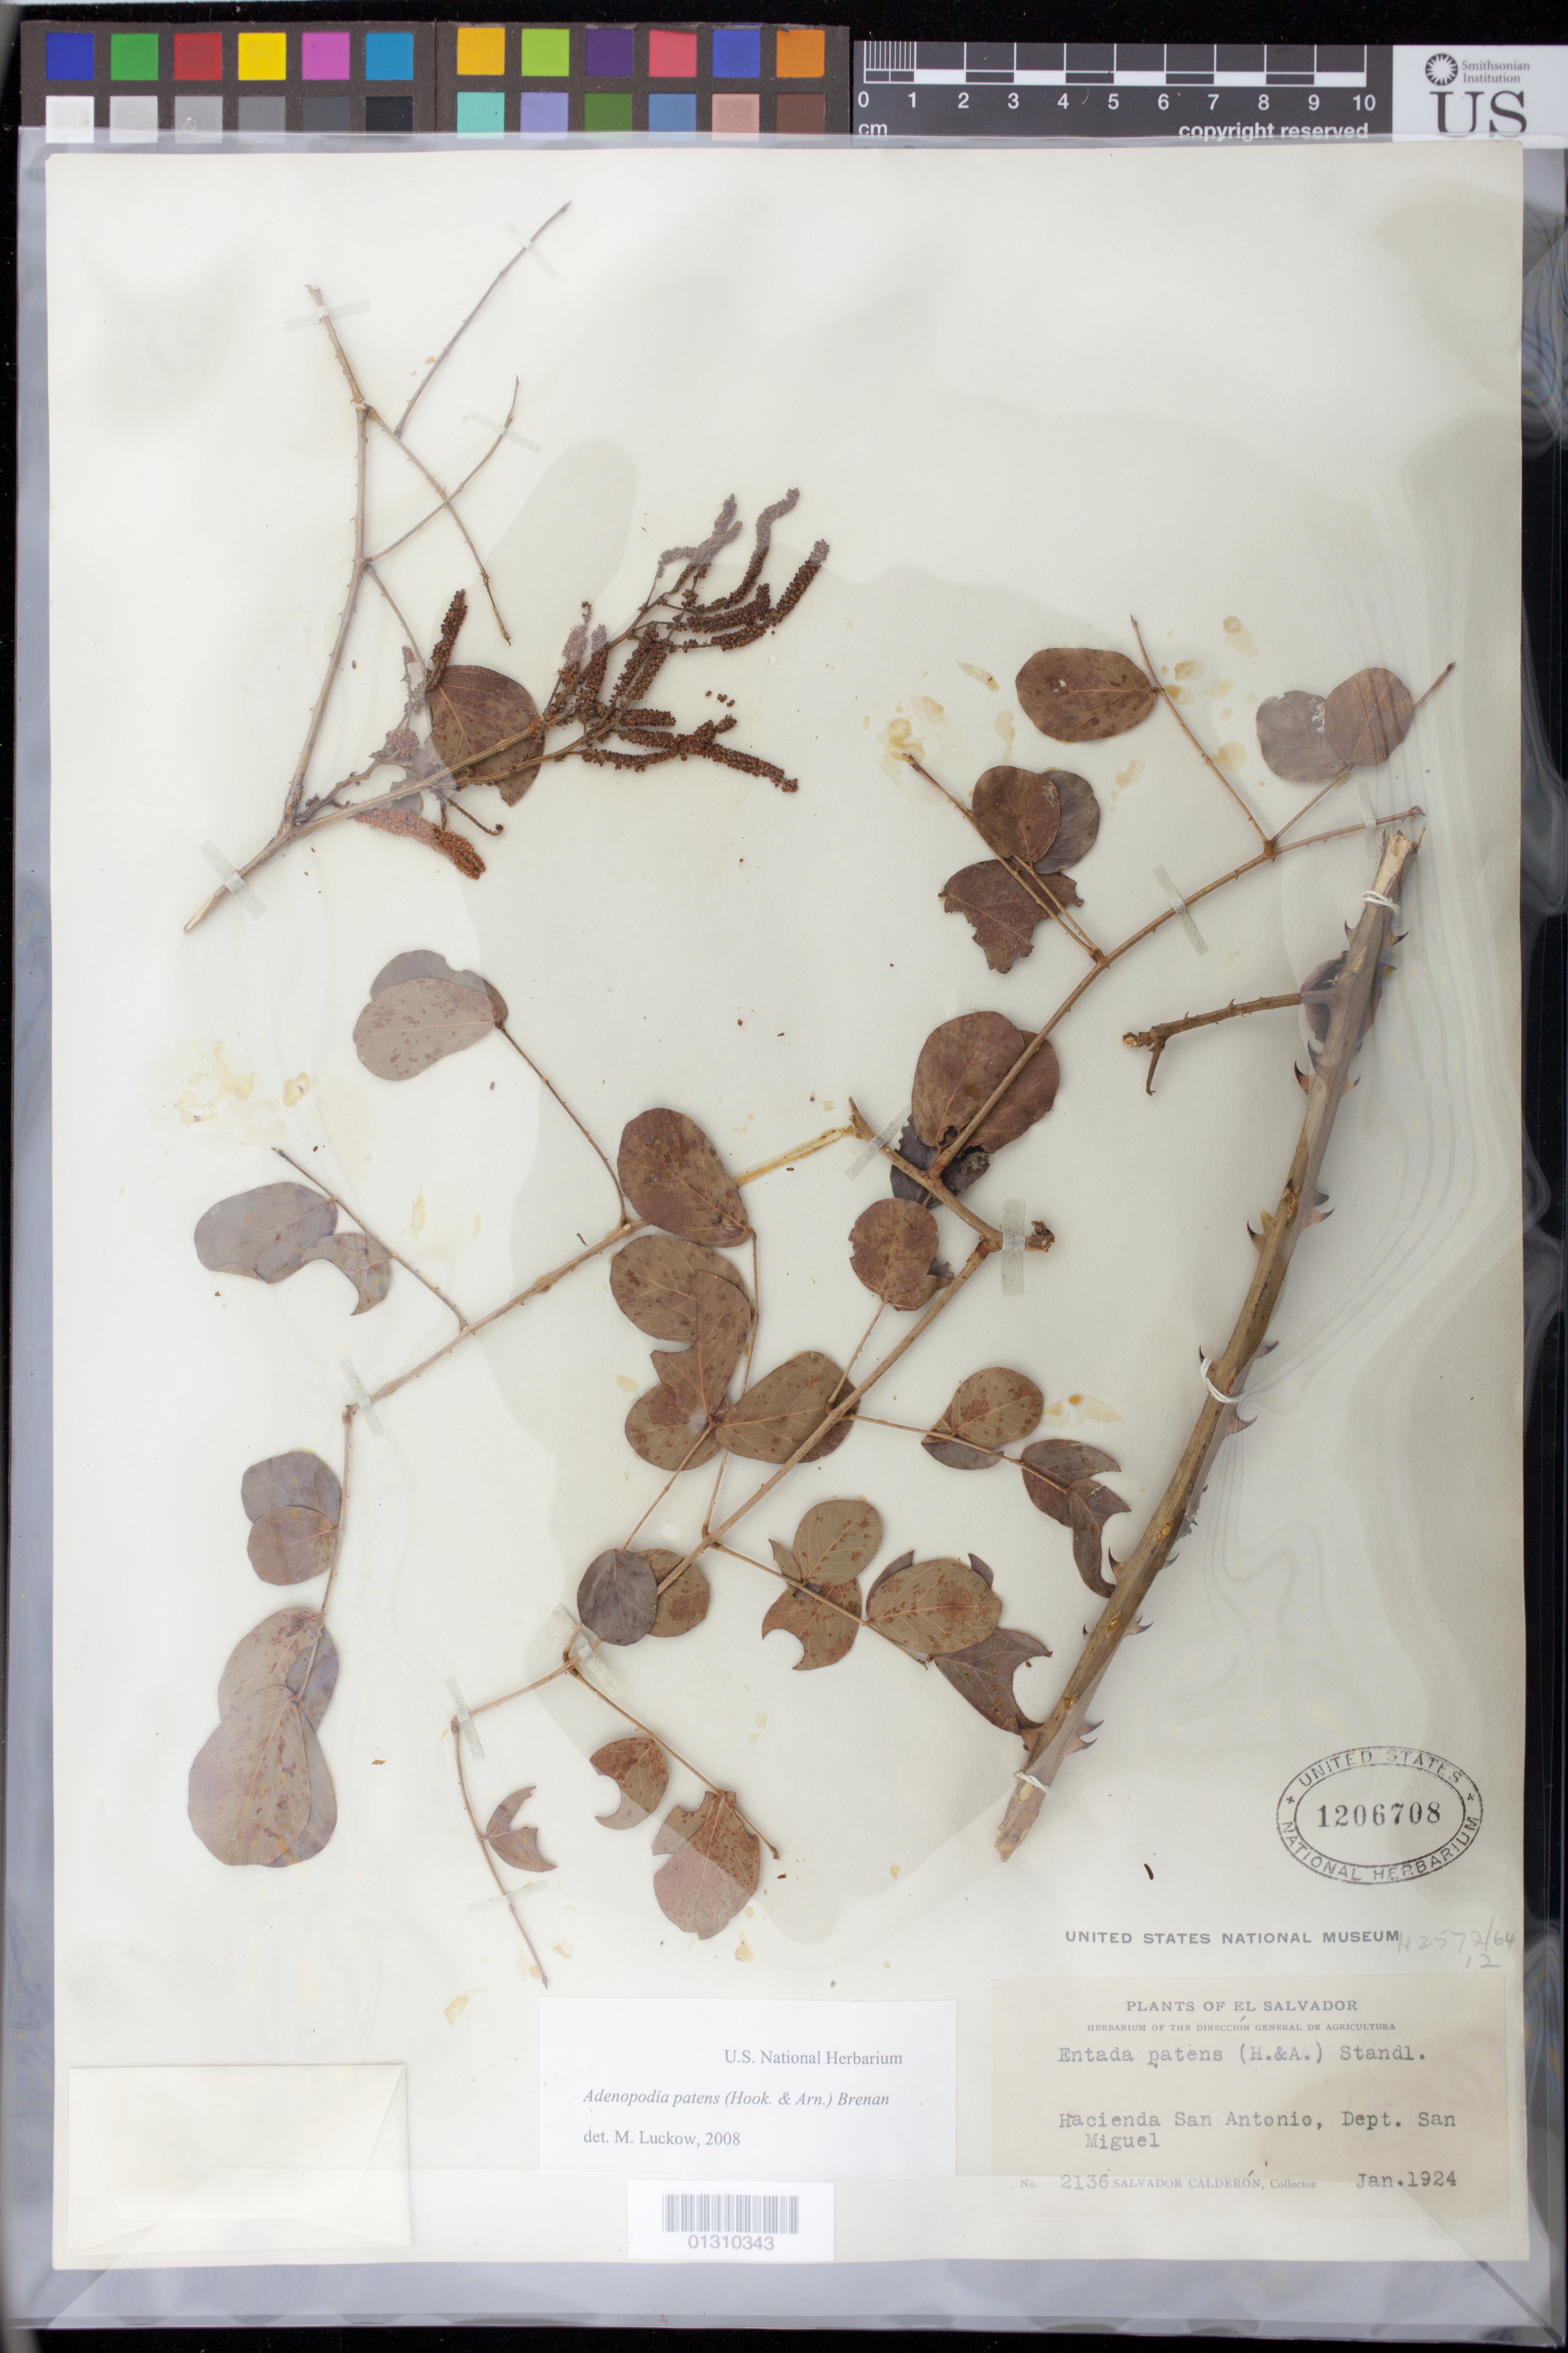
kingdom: Plantae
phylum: Tracheophyta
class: Magnoliopsida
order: Fabales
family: Fabaceae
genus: Adenopodia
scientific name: Adenopodia patens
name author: (Hook. & Arn.) Brenan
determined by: Luckow, M. A.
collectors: S. Calderón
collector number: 2136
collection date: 1934-01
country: El Salvador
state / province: San Miguel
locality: Hacienda San Antonio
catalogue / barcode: US 1206708